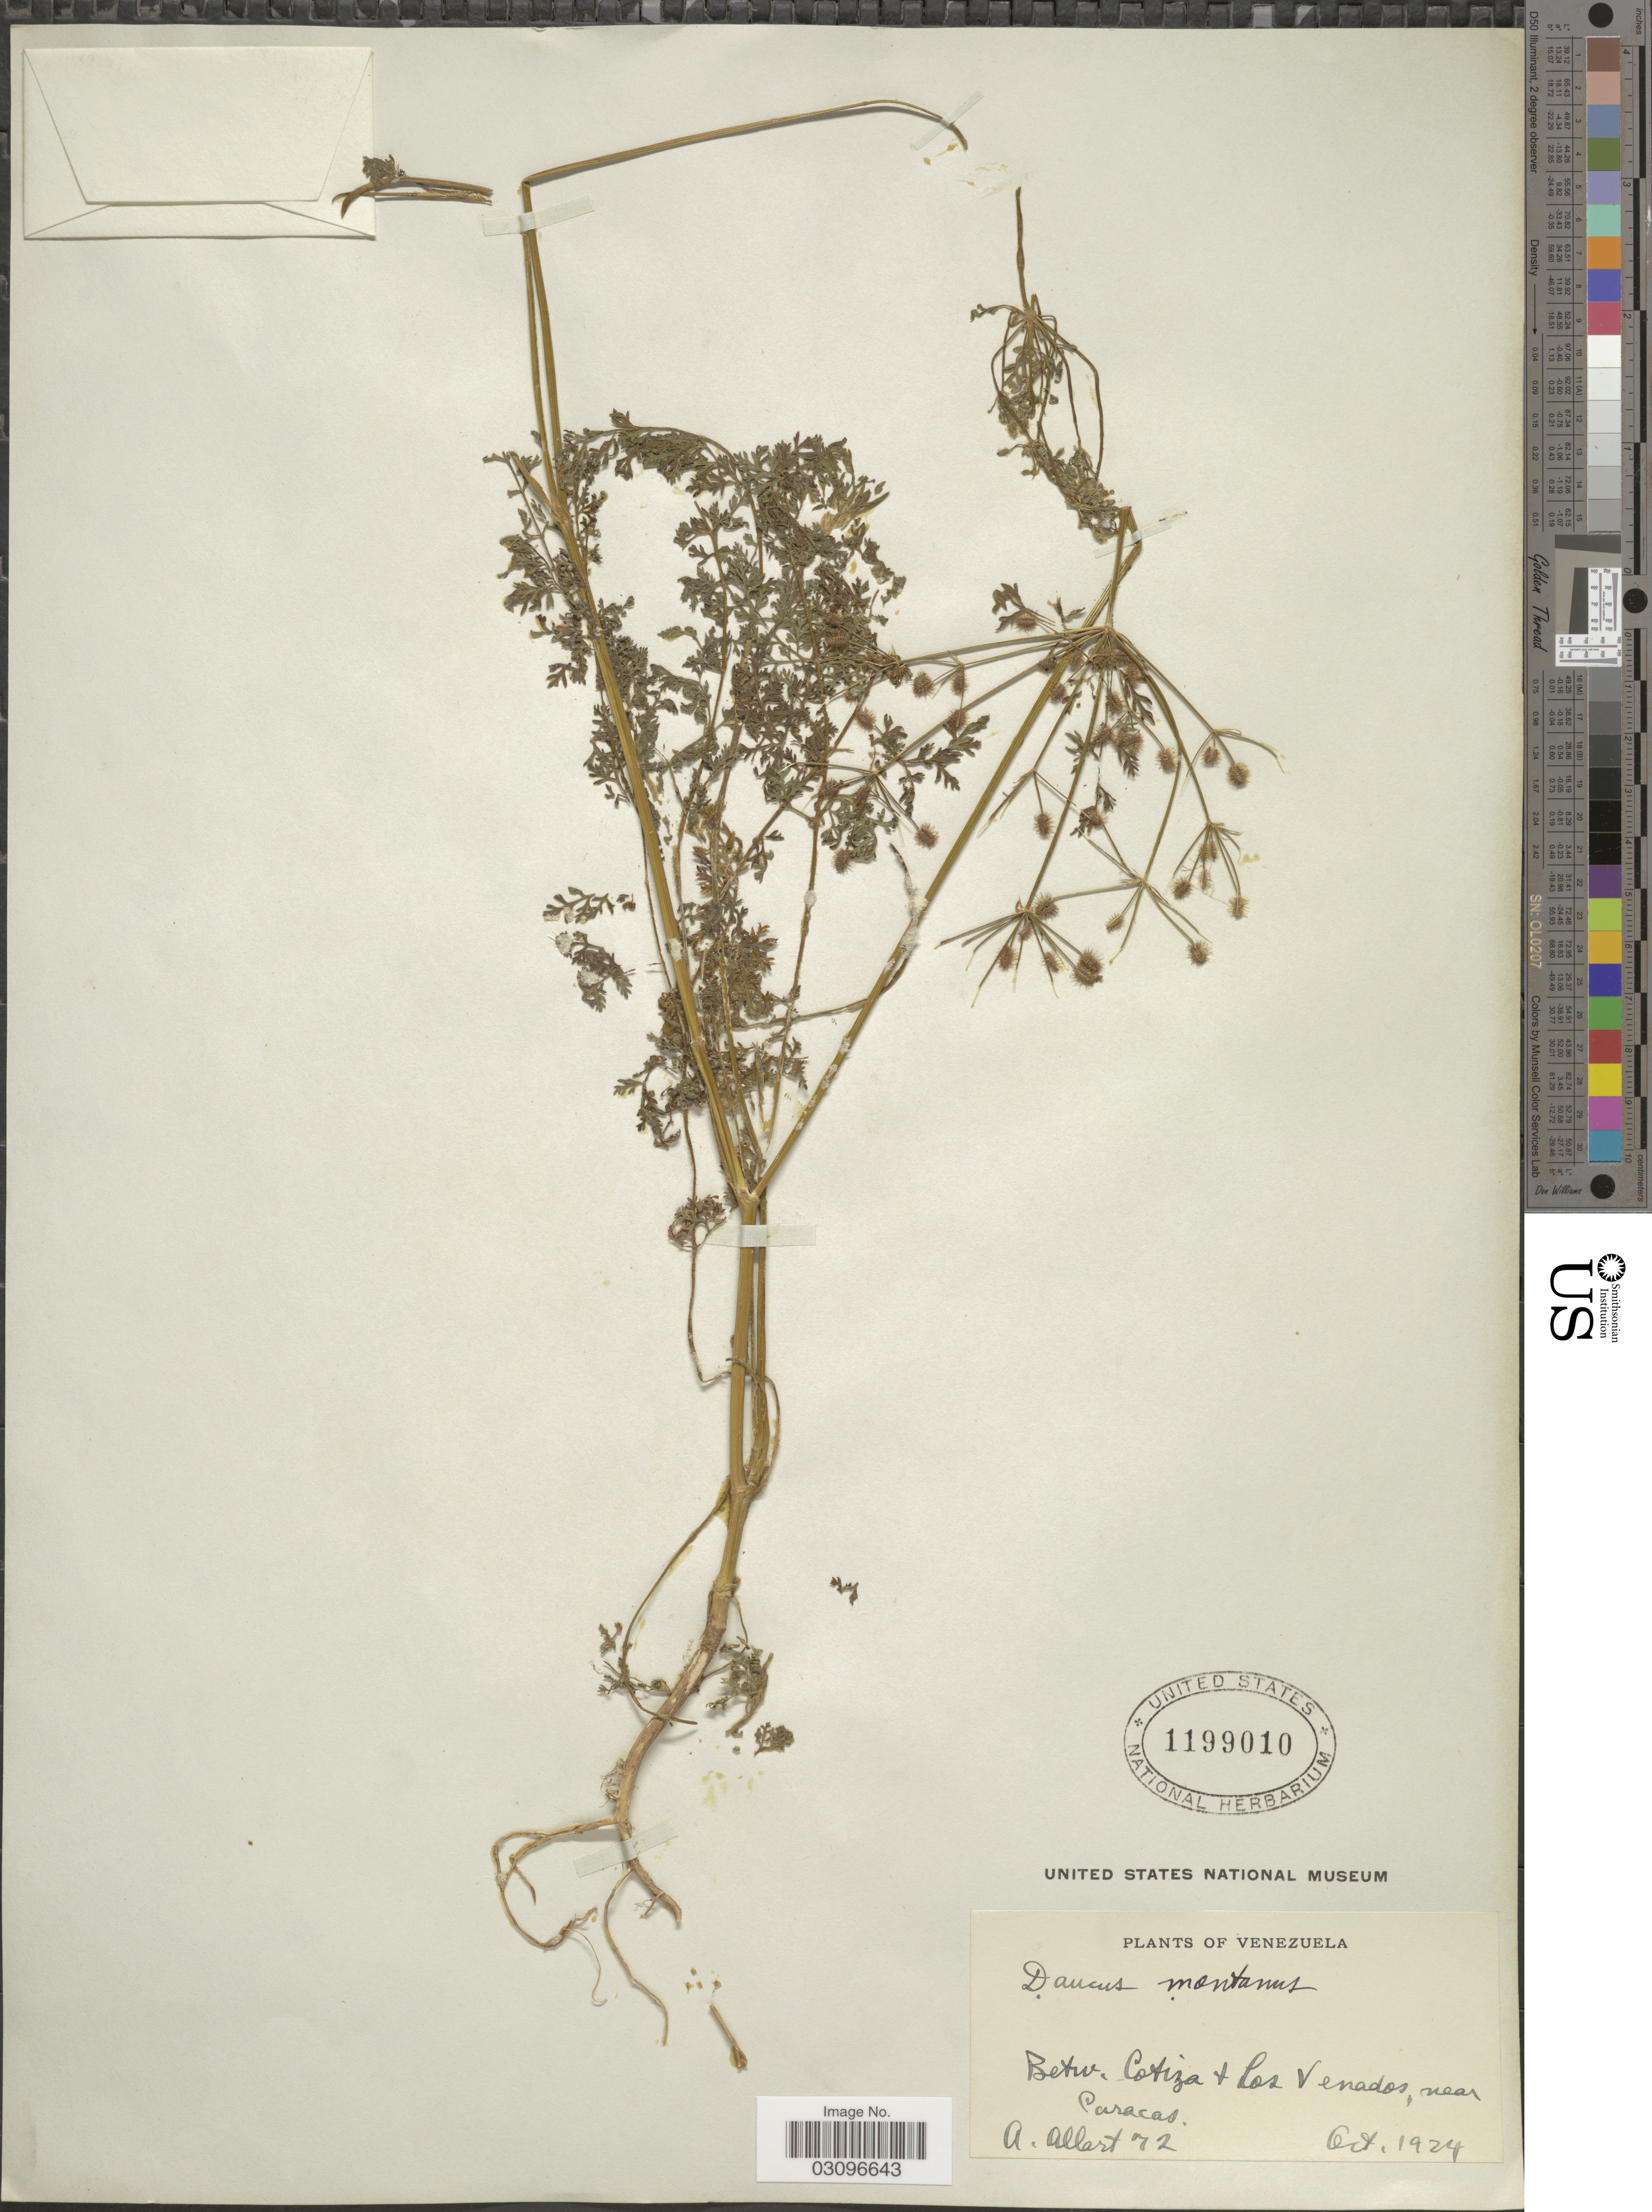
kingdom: Plantae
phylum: Tracheophyta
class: Magnoliopsida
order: Apiales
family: Apiaceae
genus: Daucus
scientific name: Daucus montanus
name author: Humb. & Bonpl. ex Spreng.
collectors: A. Allart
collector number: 72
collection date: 1924-10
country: Venezuela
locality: Betw. Cotiza & Los Venados, near Caracas.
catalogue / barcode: US 1199010